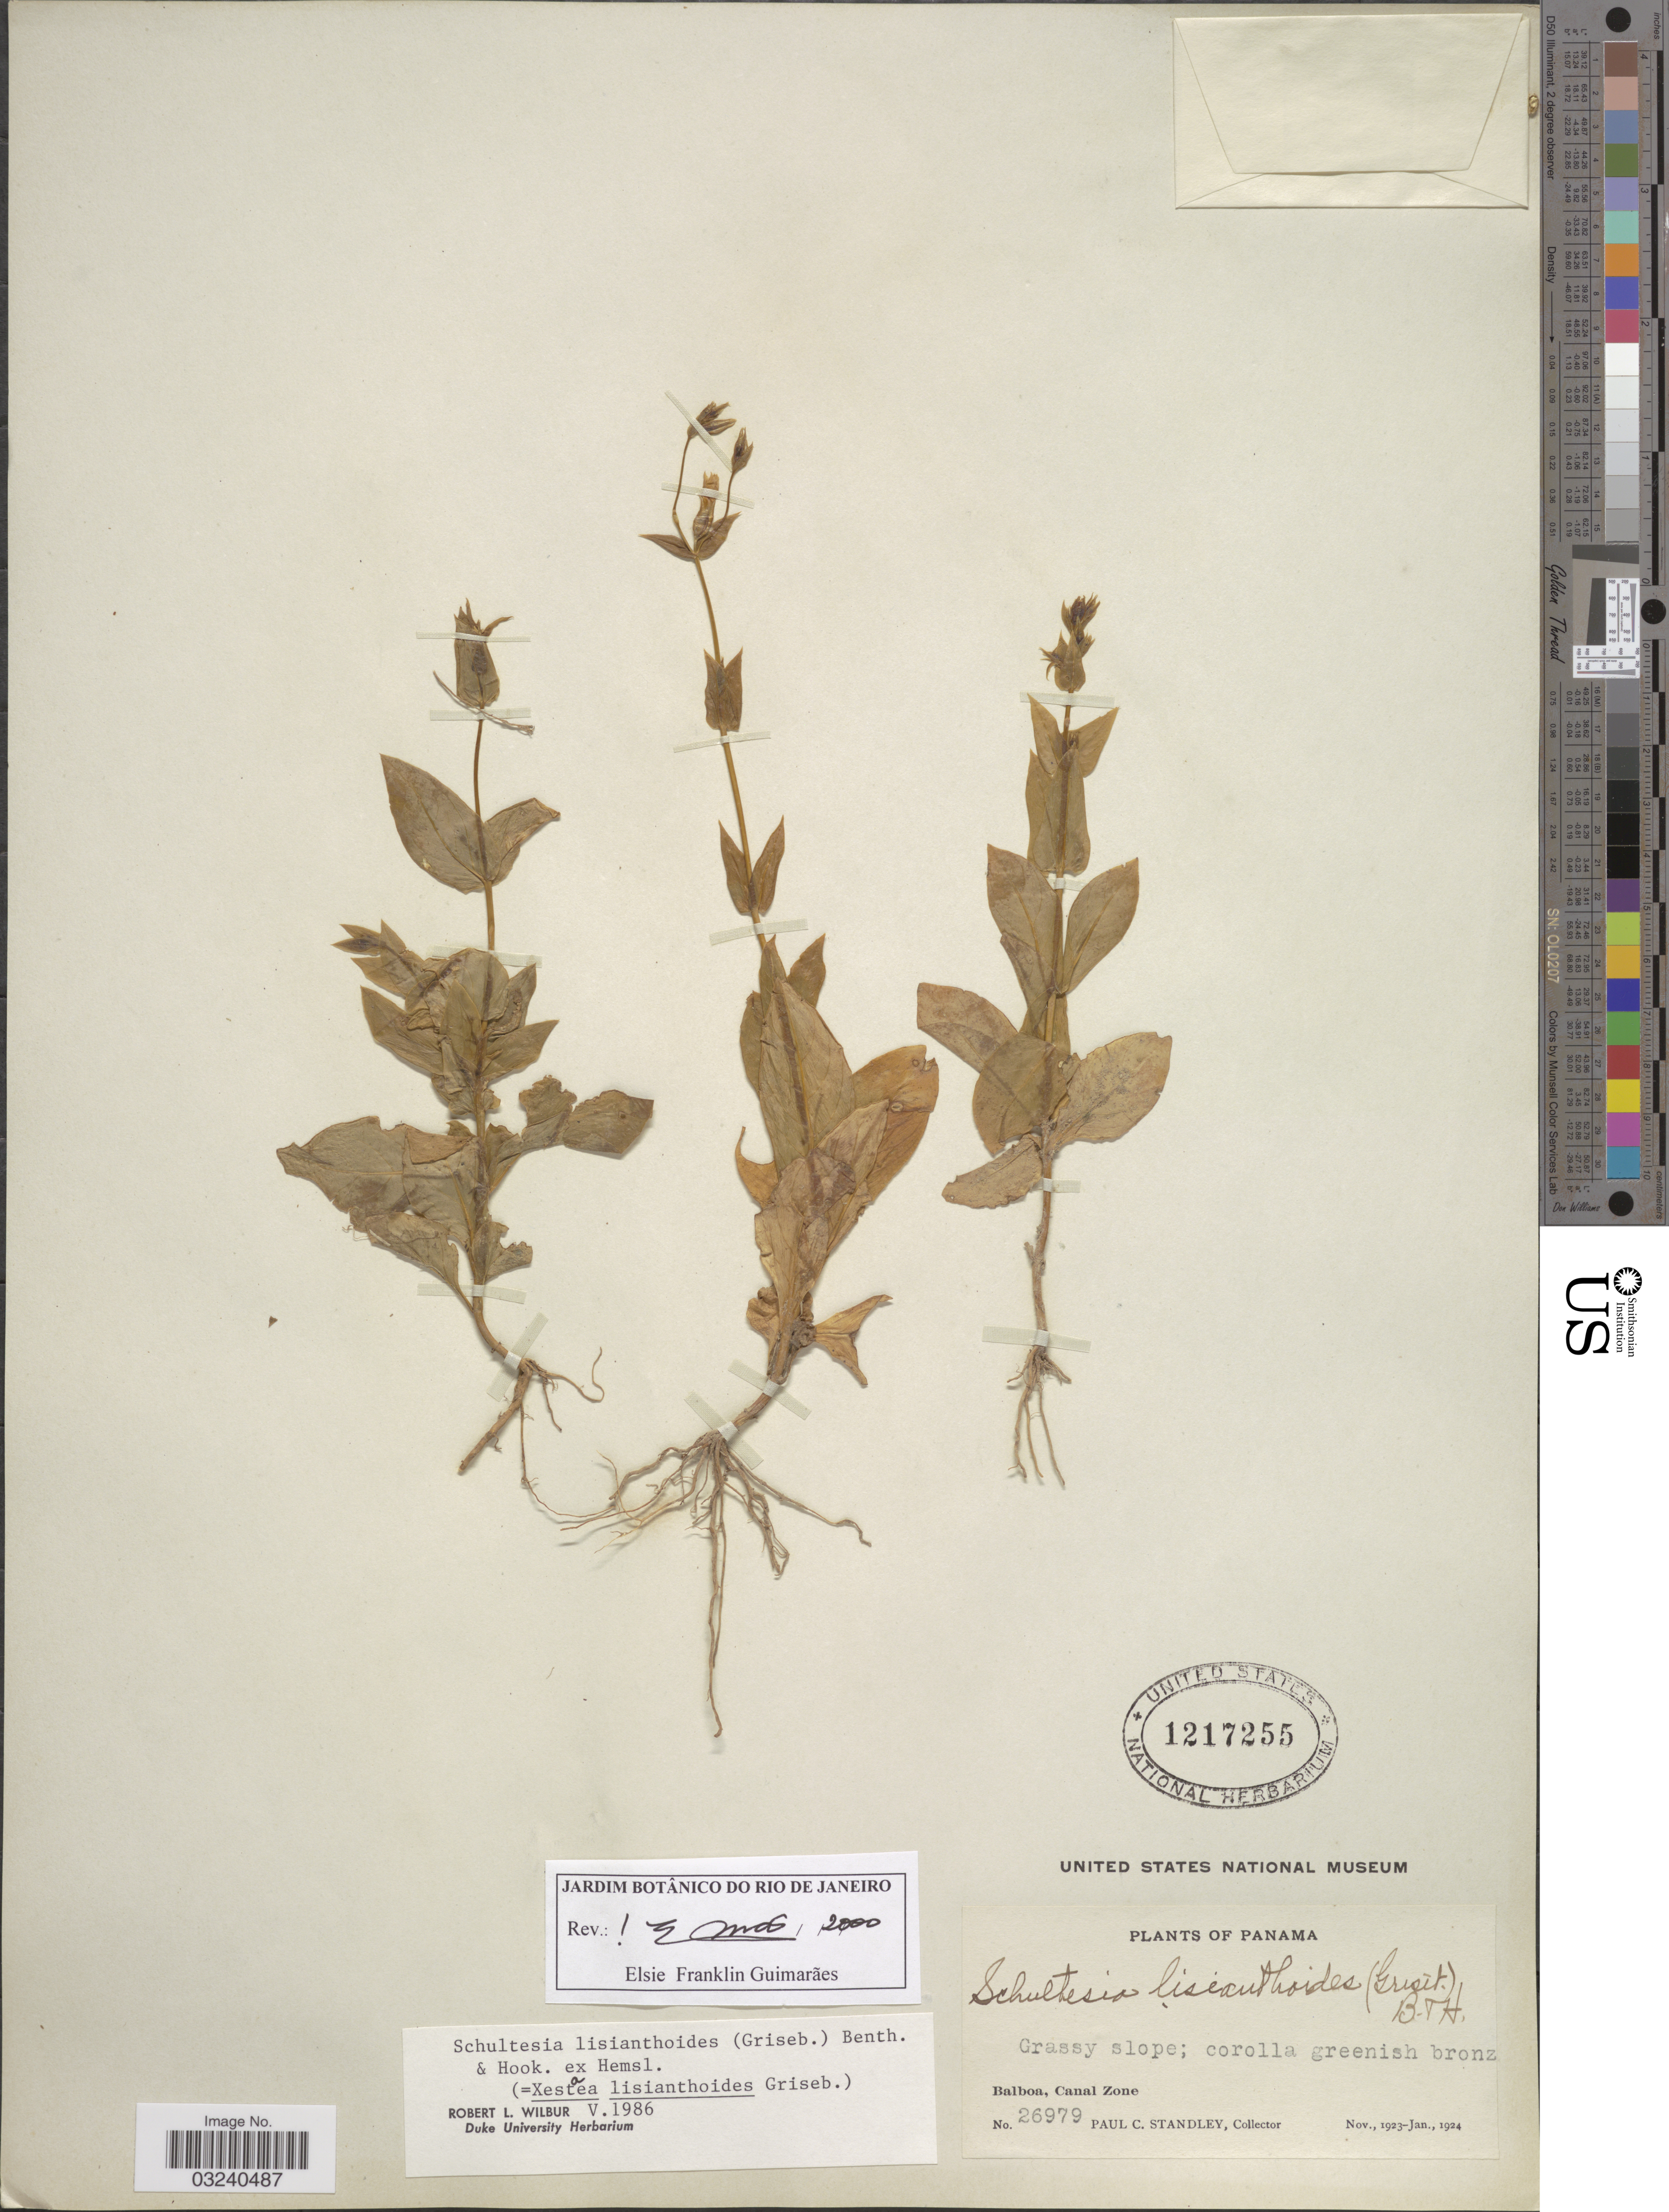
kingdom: Plantae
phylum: Tracheophyta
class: Magnoliopsida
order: Gentianales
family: Gentianaceae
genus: Schultesia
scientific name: Schultesia lisianthoides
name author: (Griseb.) Benth. & Hook. f. ex Hemsl.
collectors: P. C. Standley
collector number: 26979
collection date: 1923-11/1924-01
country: Panama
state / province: Colón / Panamá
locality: Balboa, Canal Zone.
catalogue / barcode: US 1217255